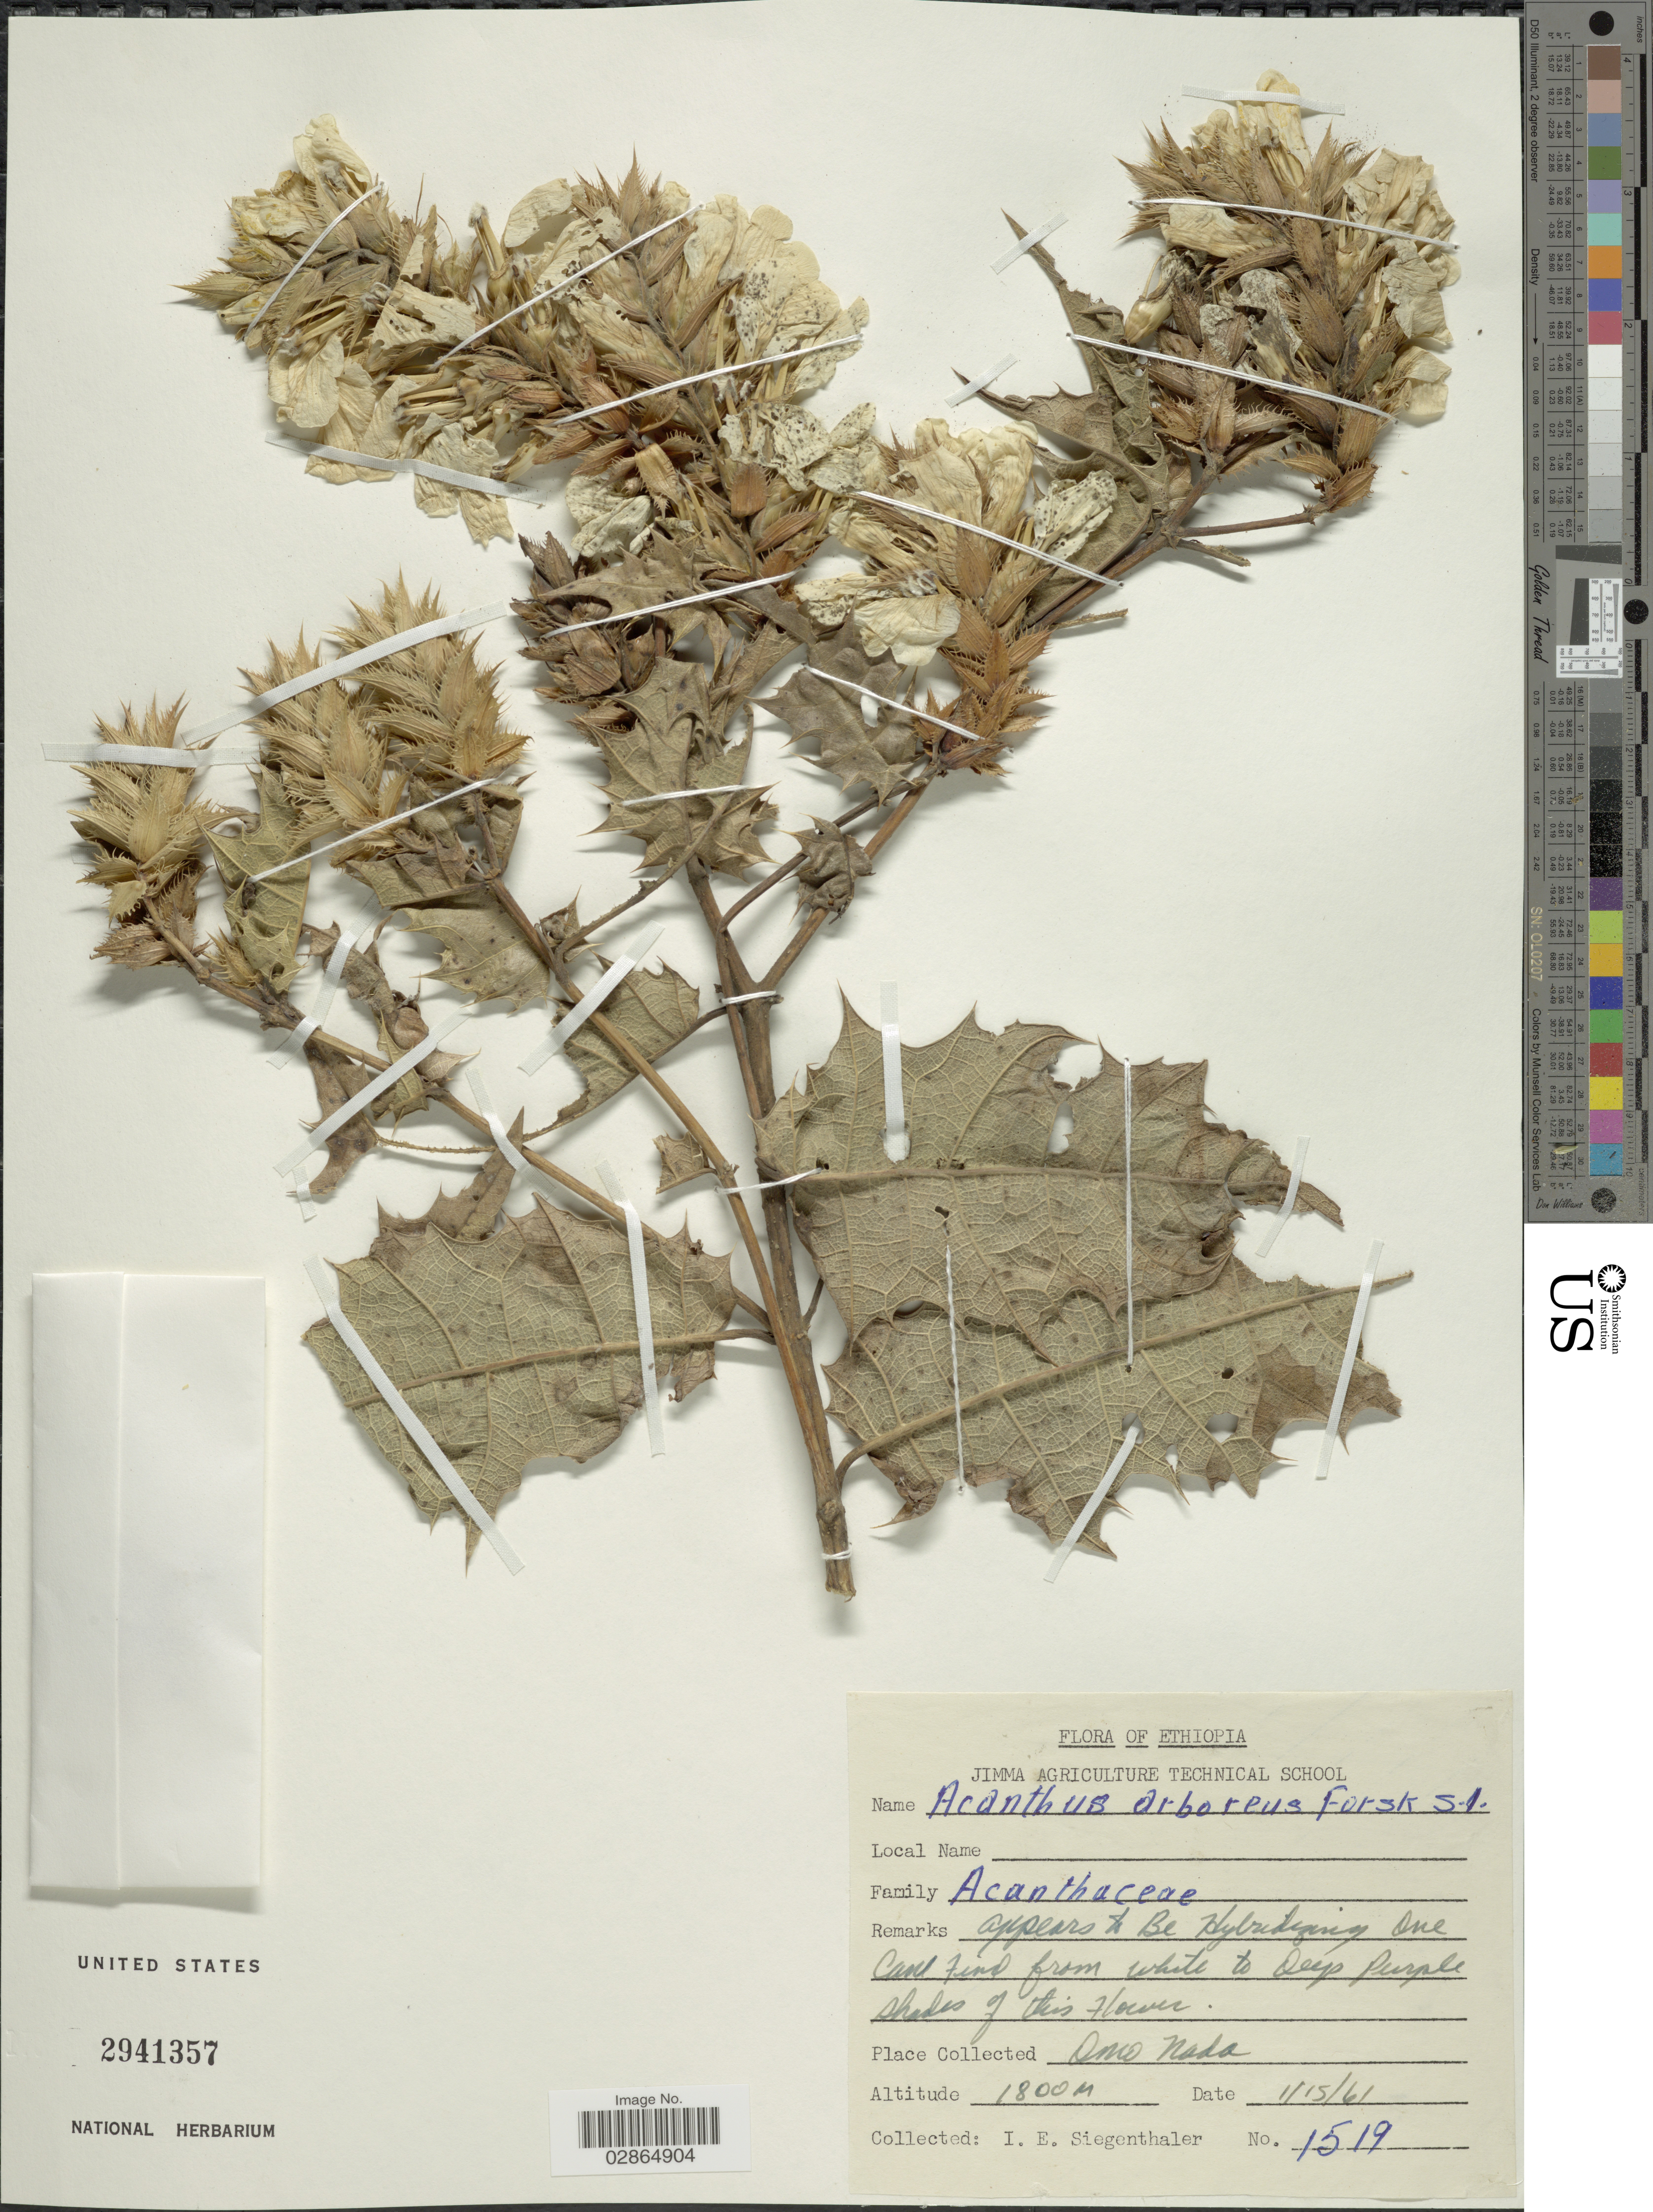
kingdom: Plantae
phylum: Tracheophyta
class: Magnoliopsida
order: Lamiales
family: Acanthaceae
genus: Acanthus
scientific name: Acanthus arboreus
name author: Forssk.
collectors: I. Siegenthaler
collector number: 1519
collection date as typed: Transcribed d/m/y: 15/1/61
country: Ethiopia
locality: Omo Nada.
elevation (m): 1800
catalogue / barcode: US 2941357